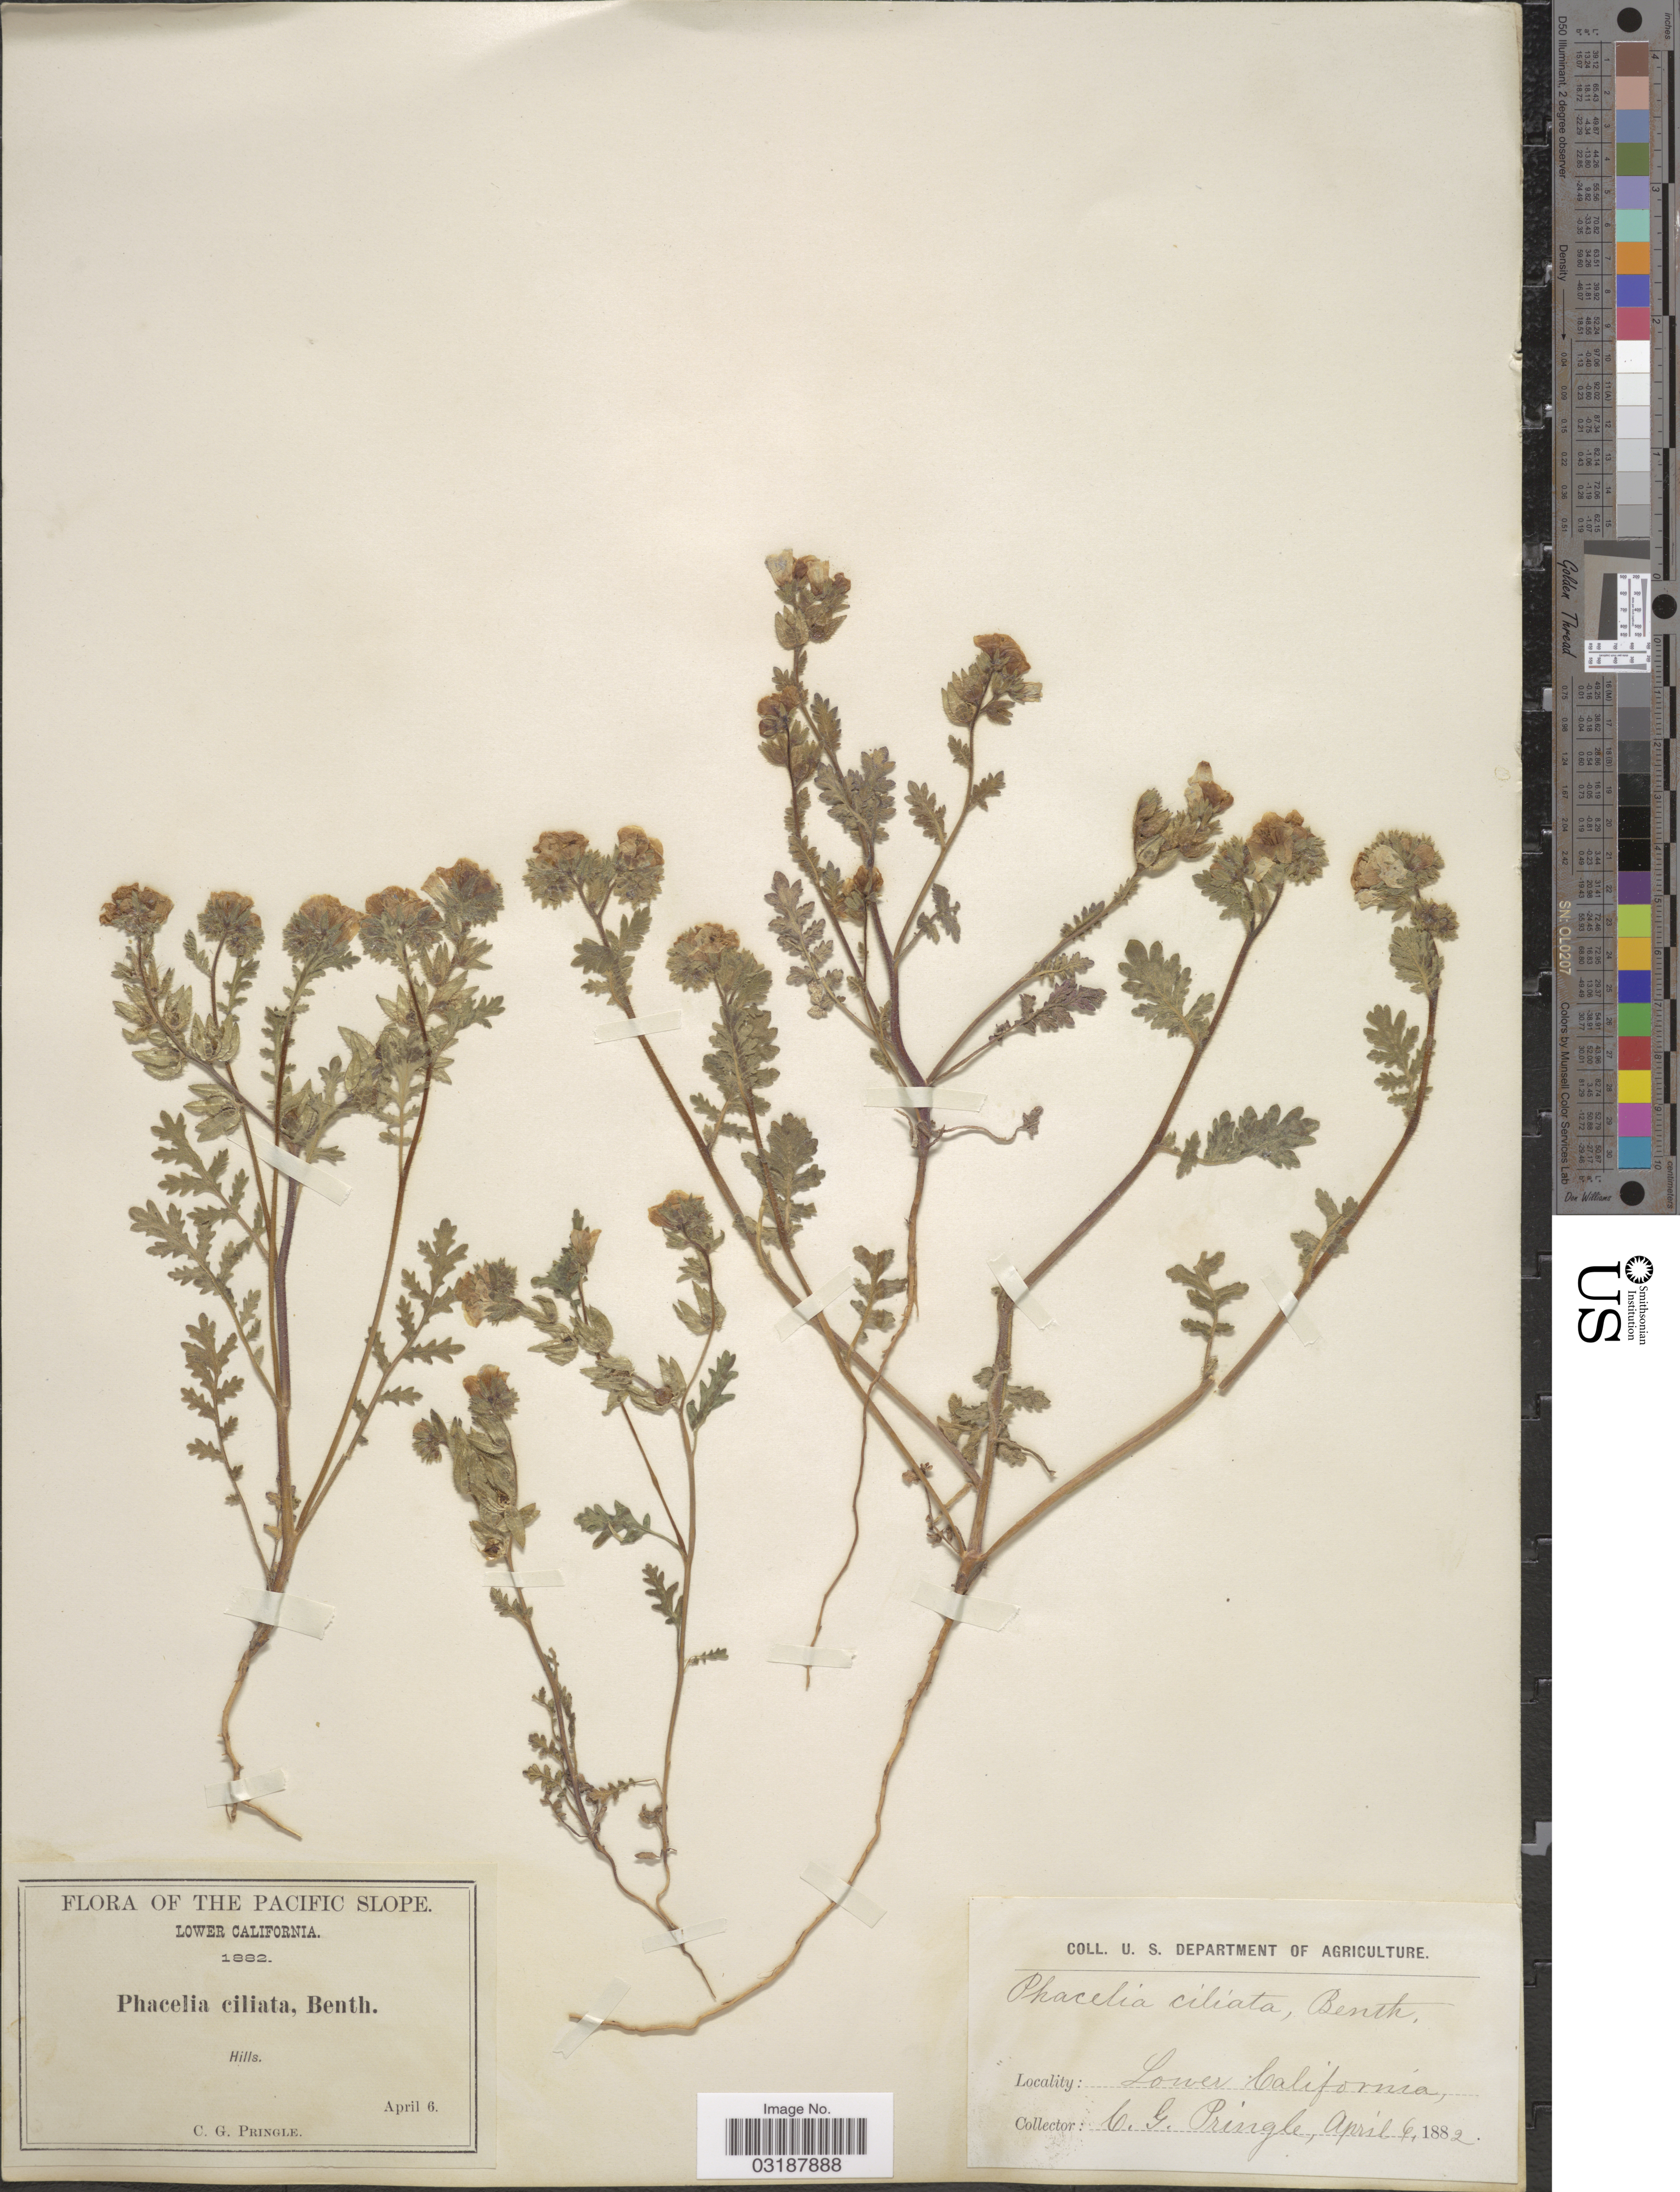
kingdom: Plantae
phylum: Tracheophyta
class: Magnoliopsida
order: Boraginales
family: Hydrophyllaceae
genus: Phacelia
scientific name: Phacelia ciliata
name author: Benth.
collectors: C. G. Pringle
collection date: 1882-04-06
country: Mexico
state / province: Baja California Norte / Baja California Sur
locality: The Pacific Slope. Lower California. Hills.